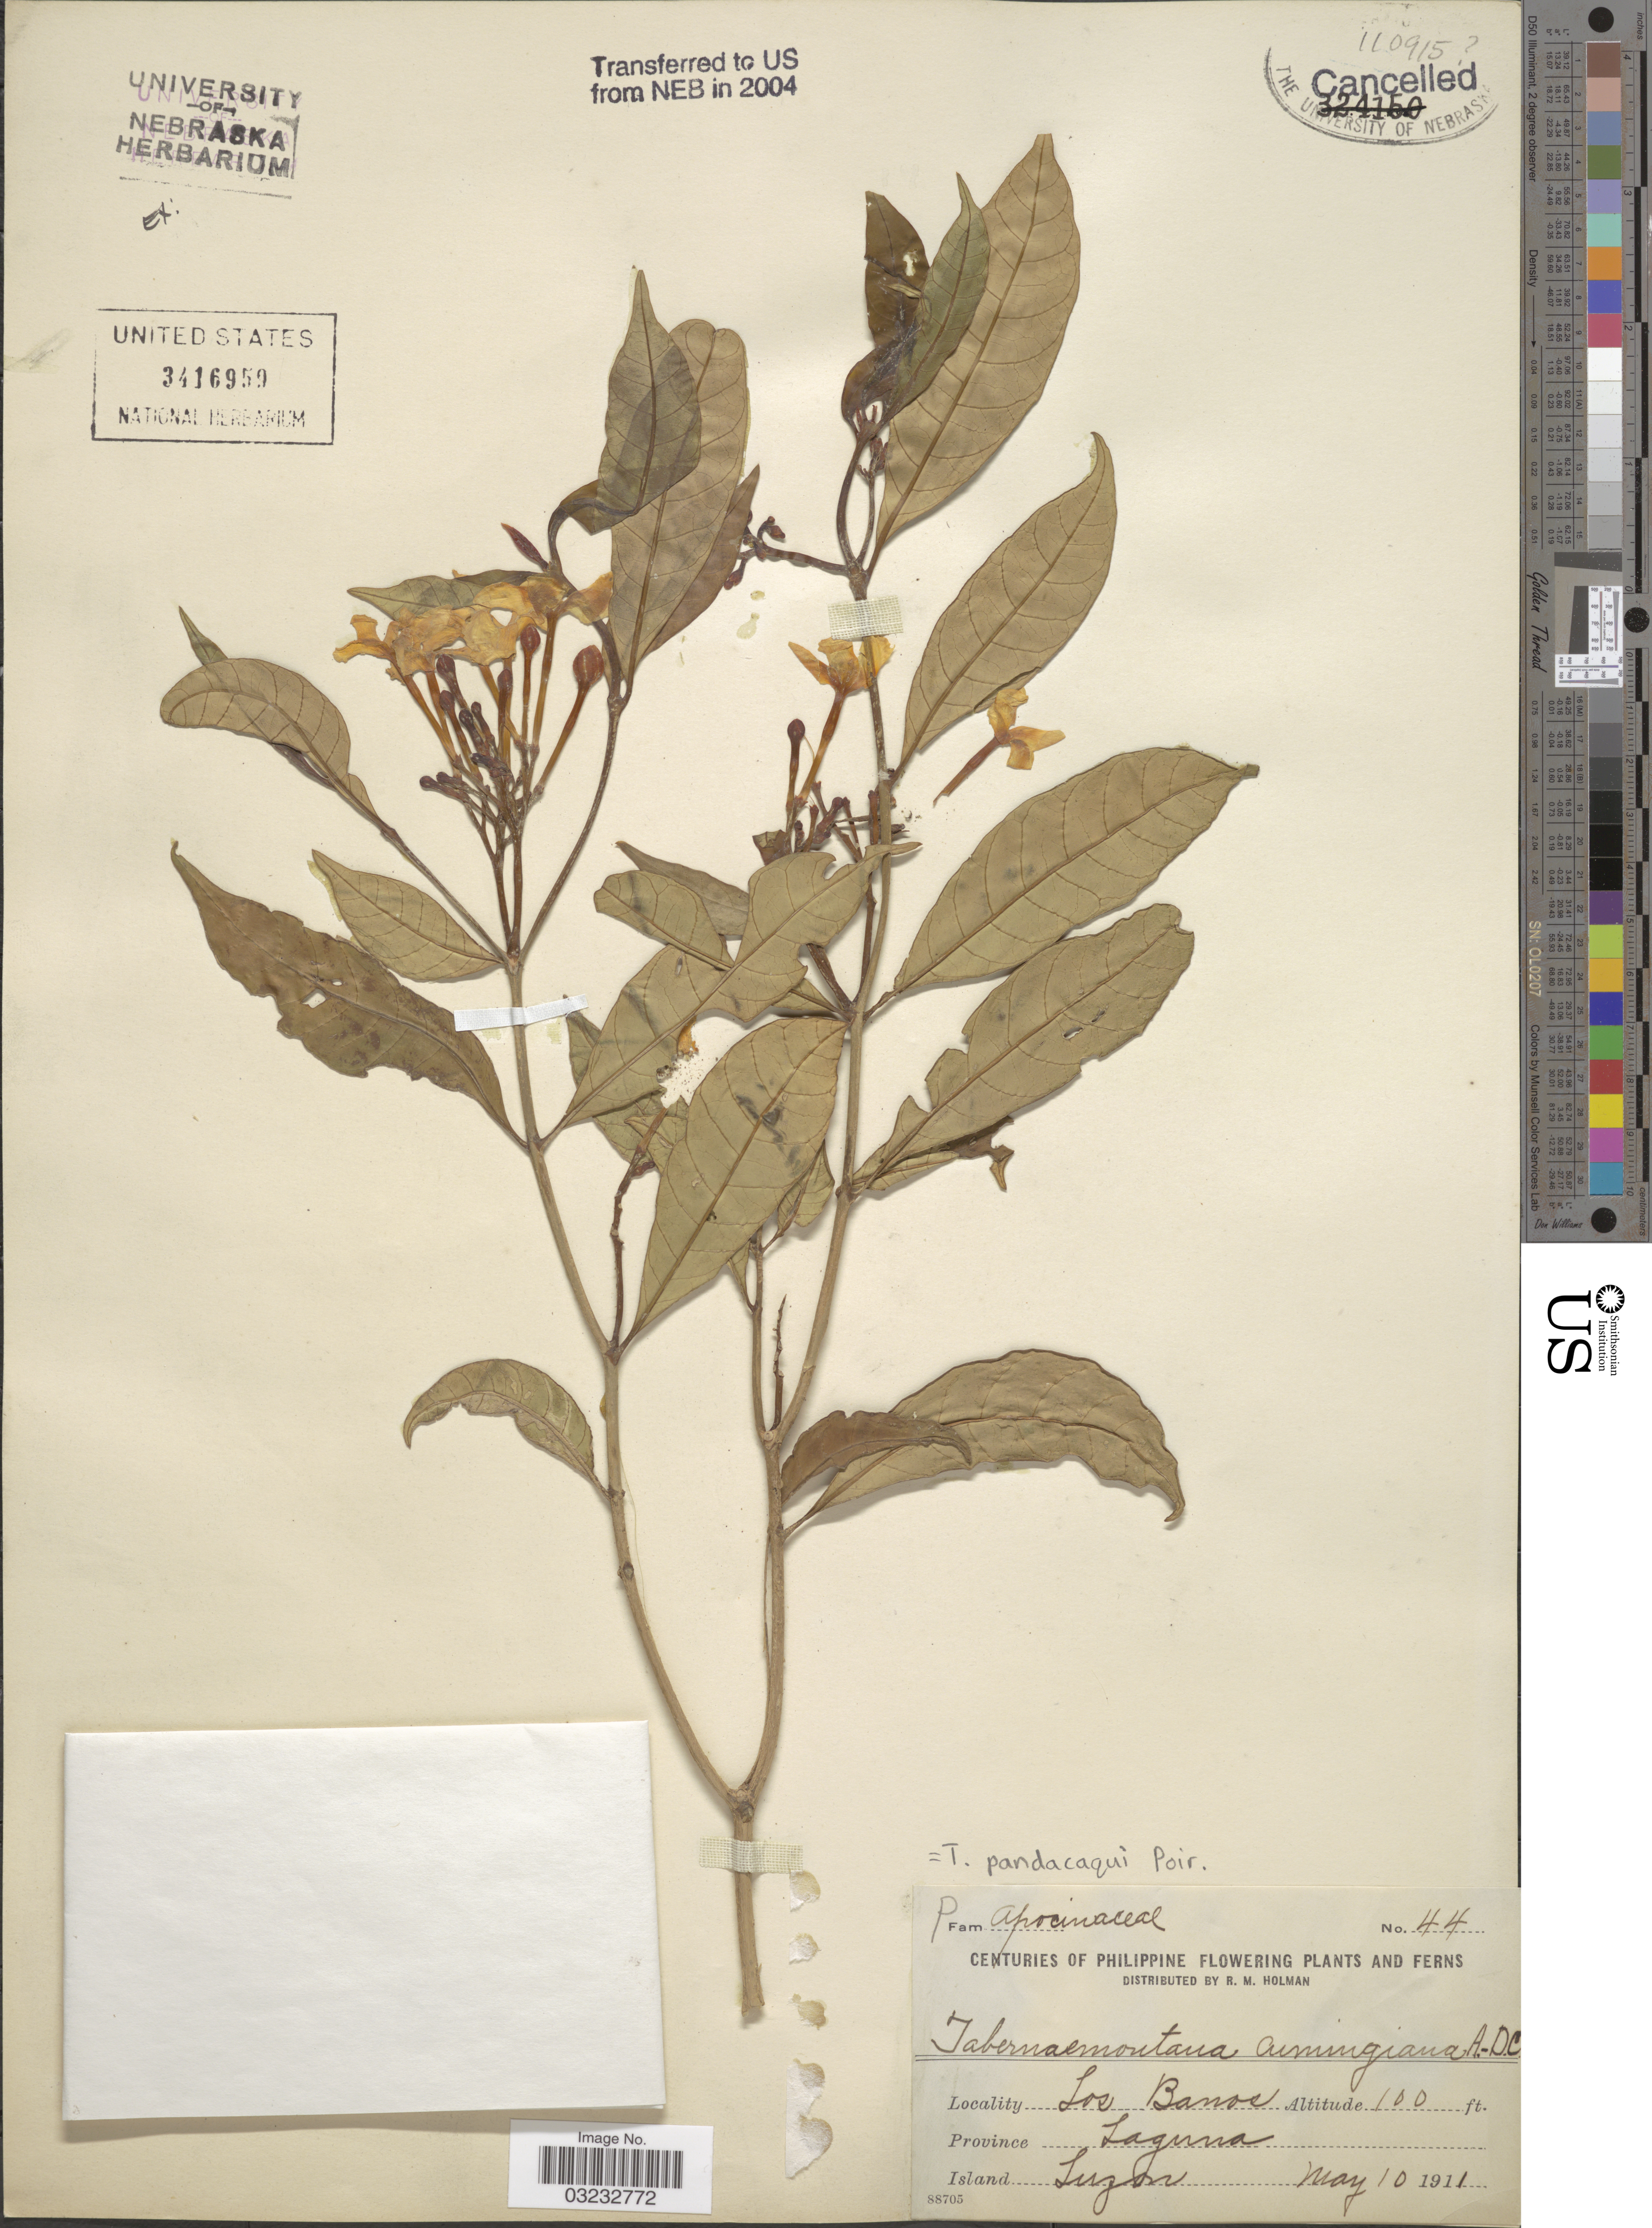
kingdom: Plantae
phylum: Tracheophyta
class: Magnoliopsida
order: Gentianales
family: Apocynaceae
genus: Tabernaemontana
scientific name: Tabernaemontana pandacaqui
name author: Poir.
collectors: R. Holman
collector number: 44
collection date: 1911-05-10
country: Philippines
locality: Los Banos. Province Laguna. Island Luzon.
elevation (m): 30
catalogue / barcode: US 3416959